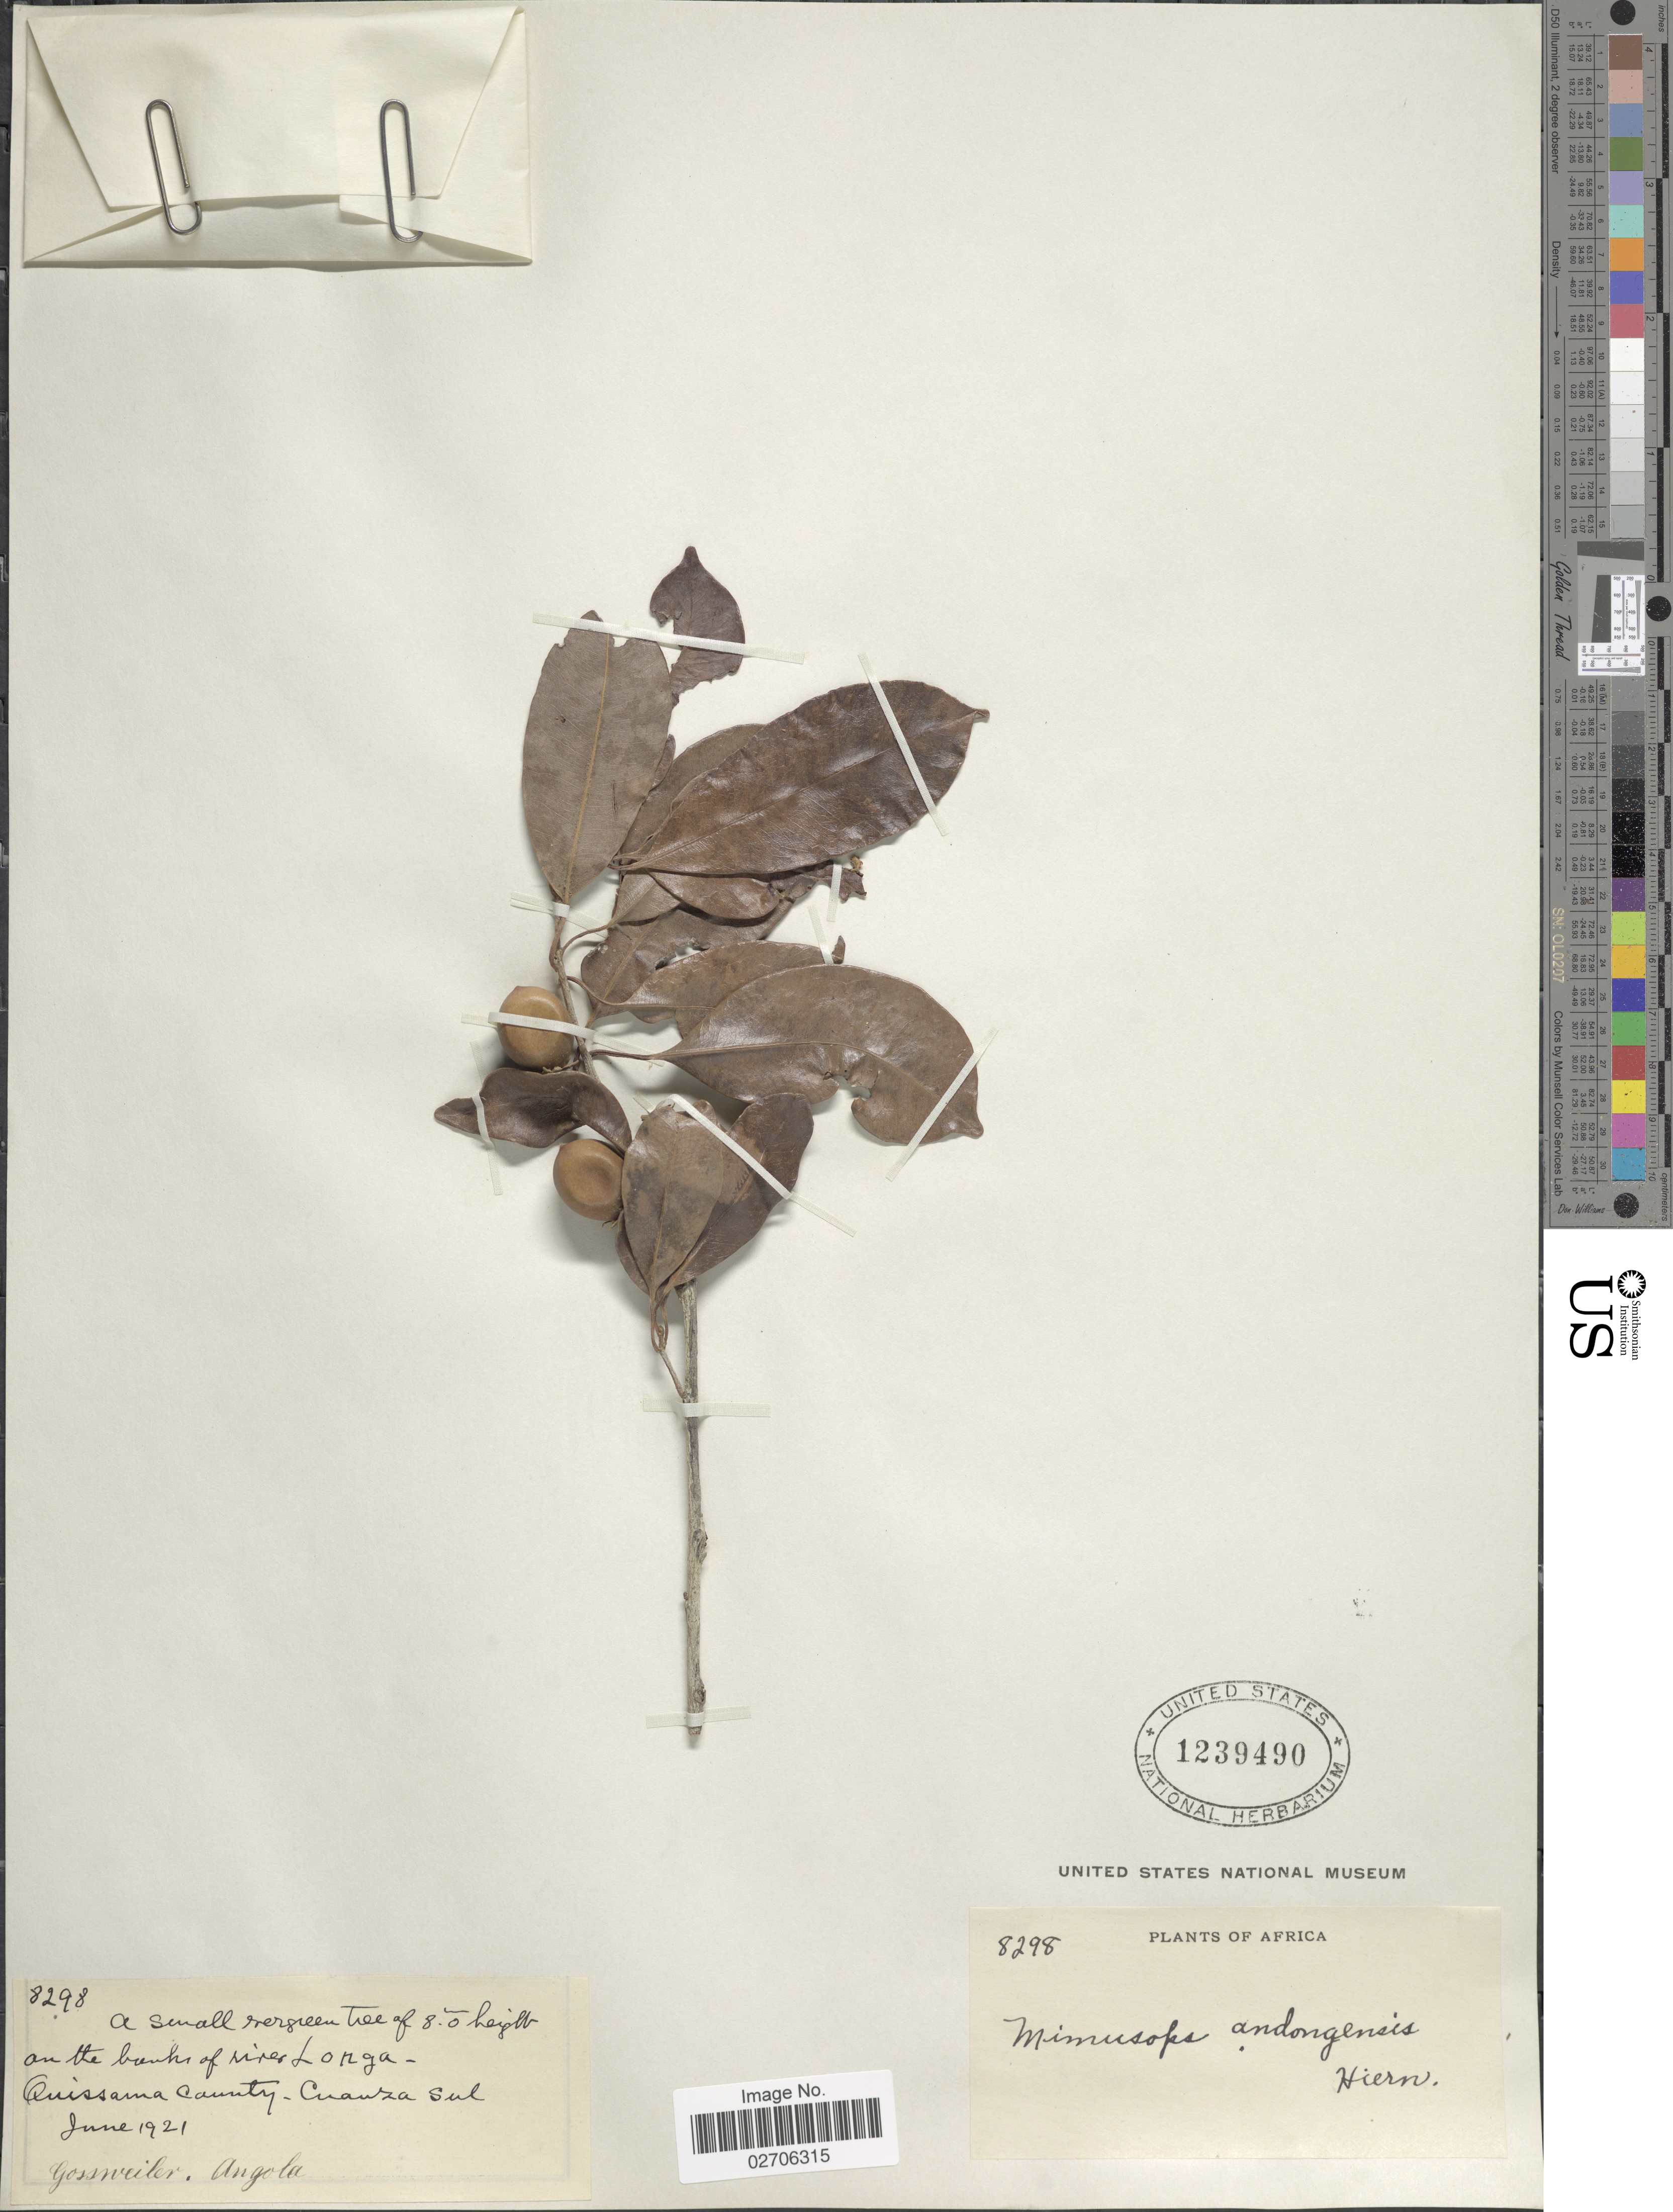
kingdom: Plantae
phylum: Tracheophyta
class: Magnoliopsida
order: Ericales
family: Sapotaceae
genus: Mimusops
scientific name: Mimusops andongensis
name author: Hiern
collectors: -. Gossweiler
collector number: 8298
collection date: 1921-06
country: Angola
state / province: Cuanza Sul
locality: Quissama County. On the bank of river Longa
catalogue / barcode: US 1239490